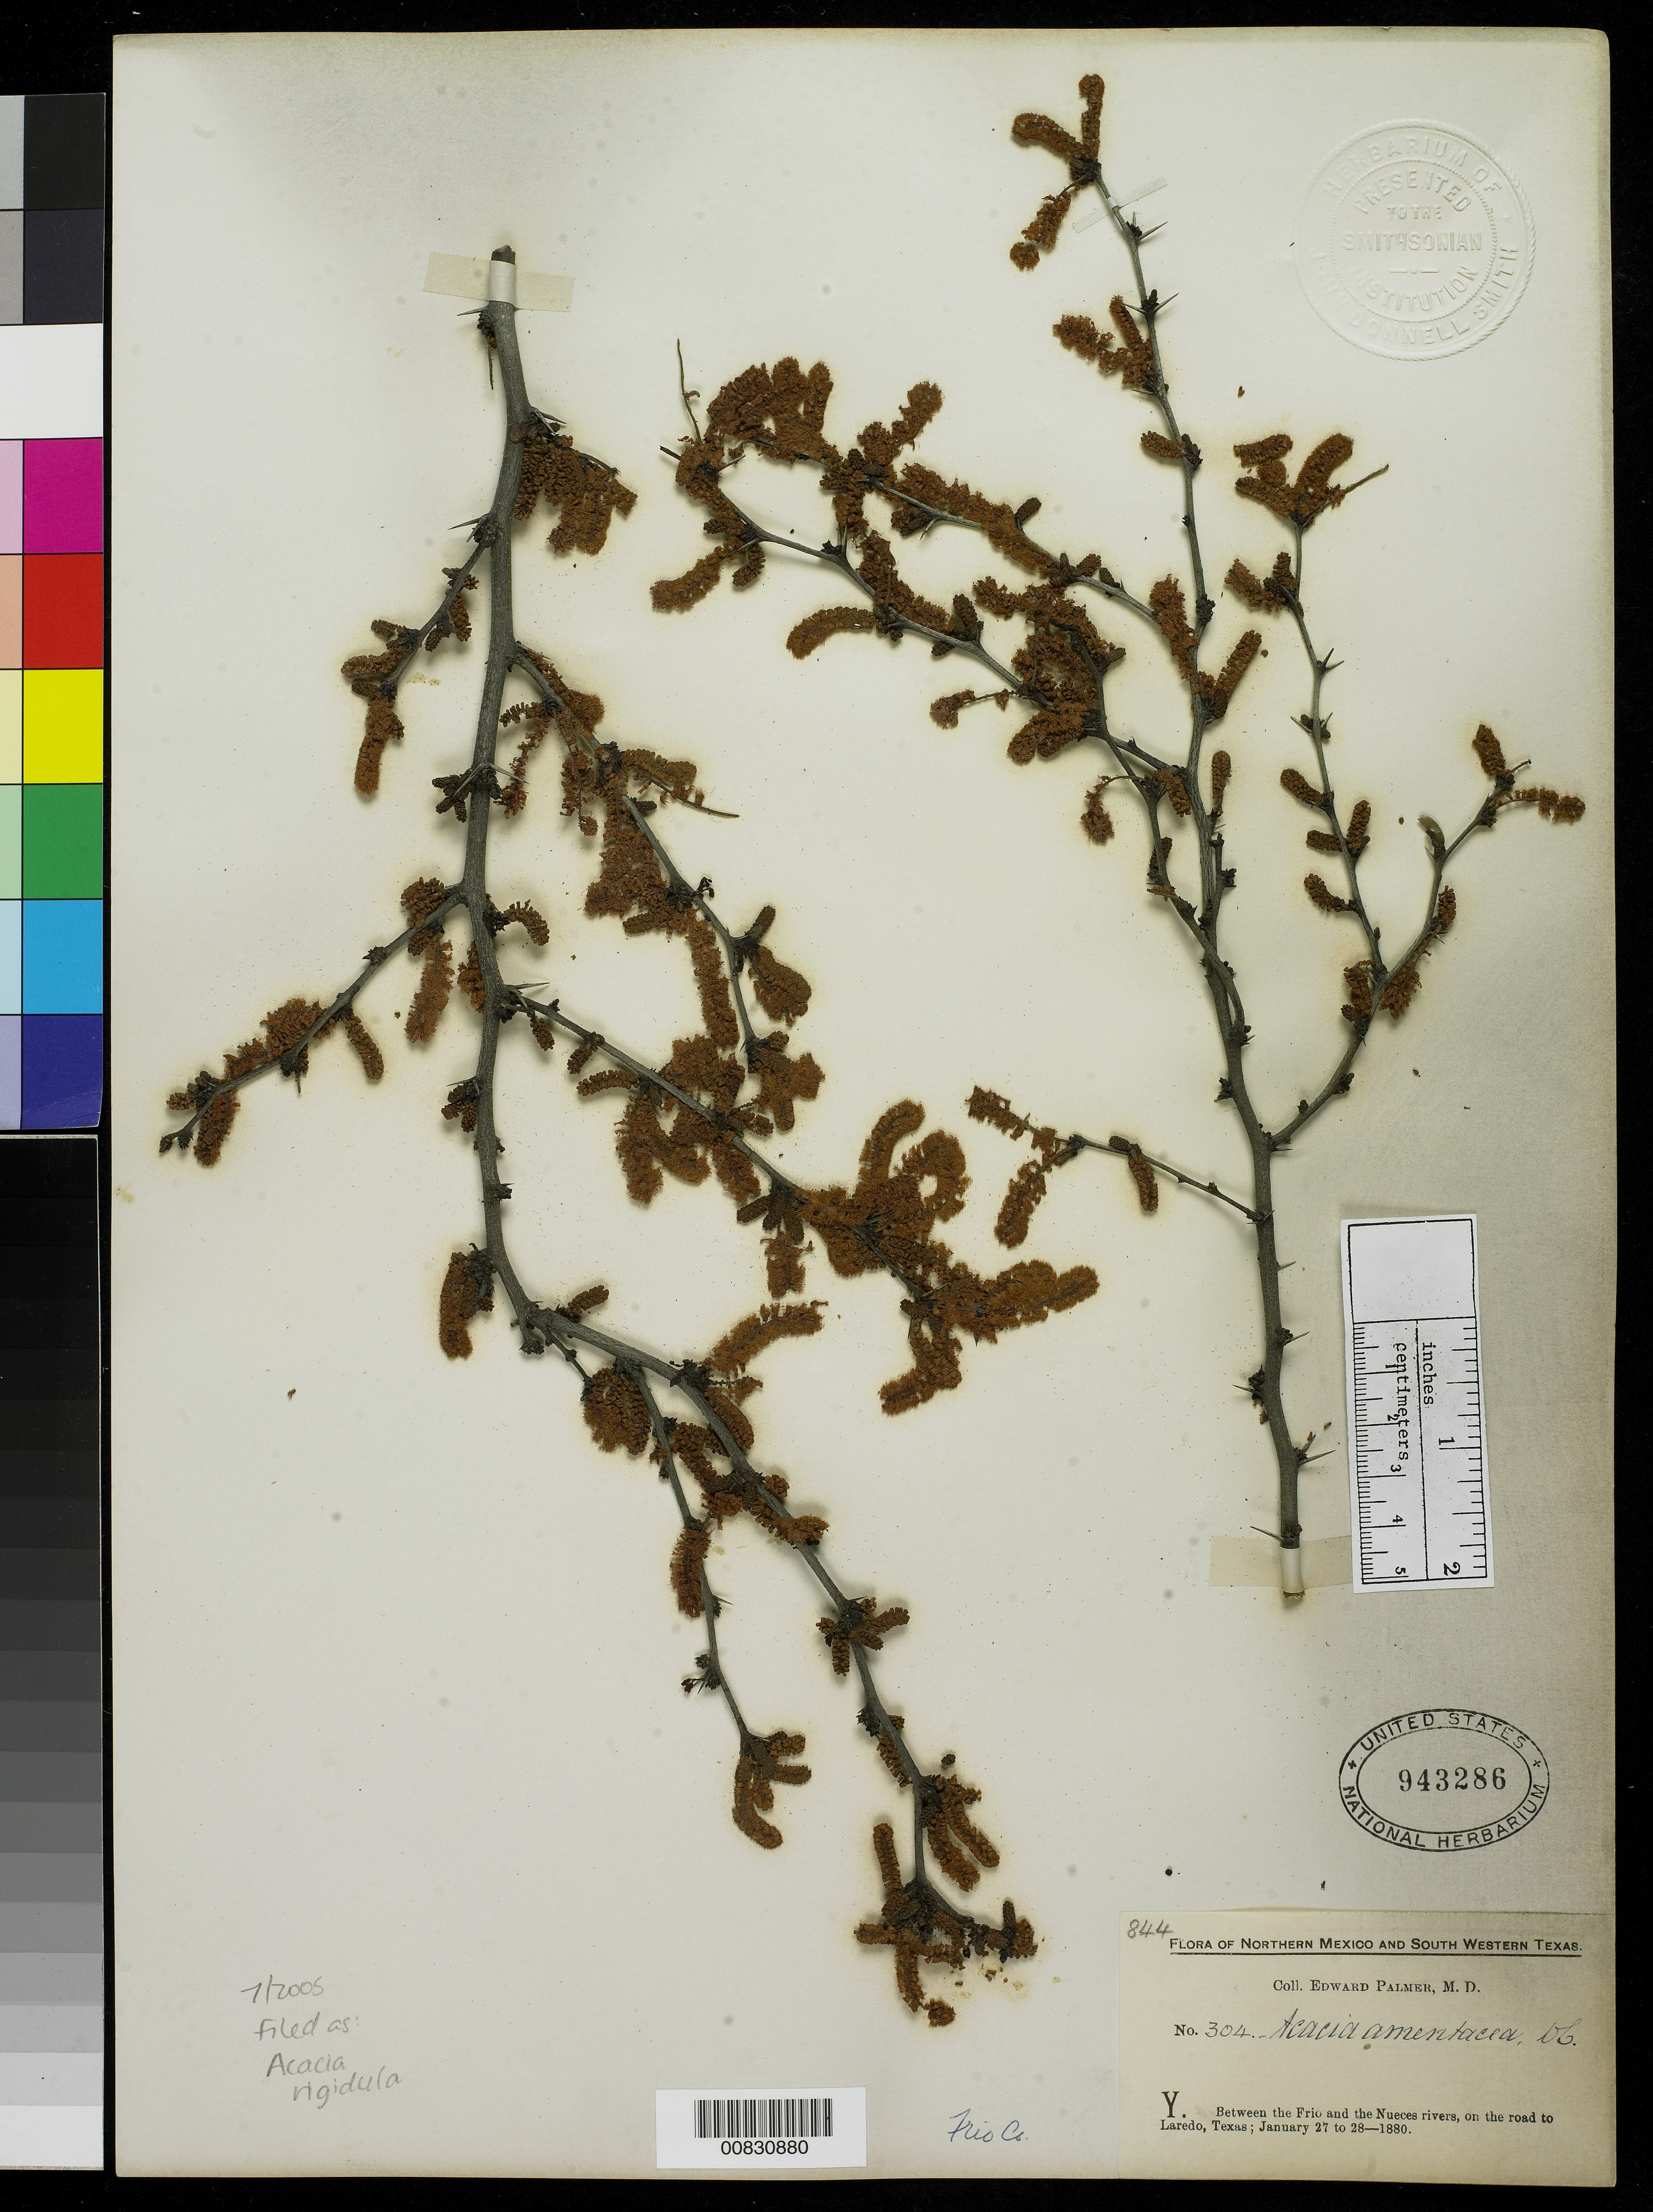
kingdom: Plantae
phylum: Tracheophyta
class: Magnoliopsida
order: Fabales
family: Fabaceae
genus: Vachellia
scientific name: Vachellia rigidula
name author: (Benth.) Seigler & Ebinger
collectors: E. Palmer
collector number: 304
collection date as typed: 27 Jan 1880 to 28 Jan 1880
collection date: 1880-01-27/1880-01-28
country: United States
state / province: Texas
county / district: Frio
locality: Y. Between the Frio and the Nueces rivers, on the road to Laredo, Texas.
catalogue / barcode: US 943286